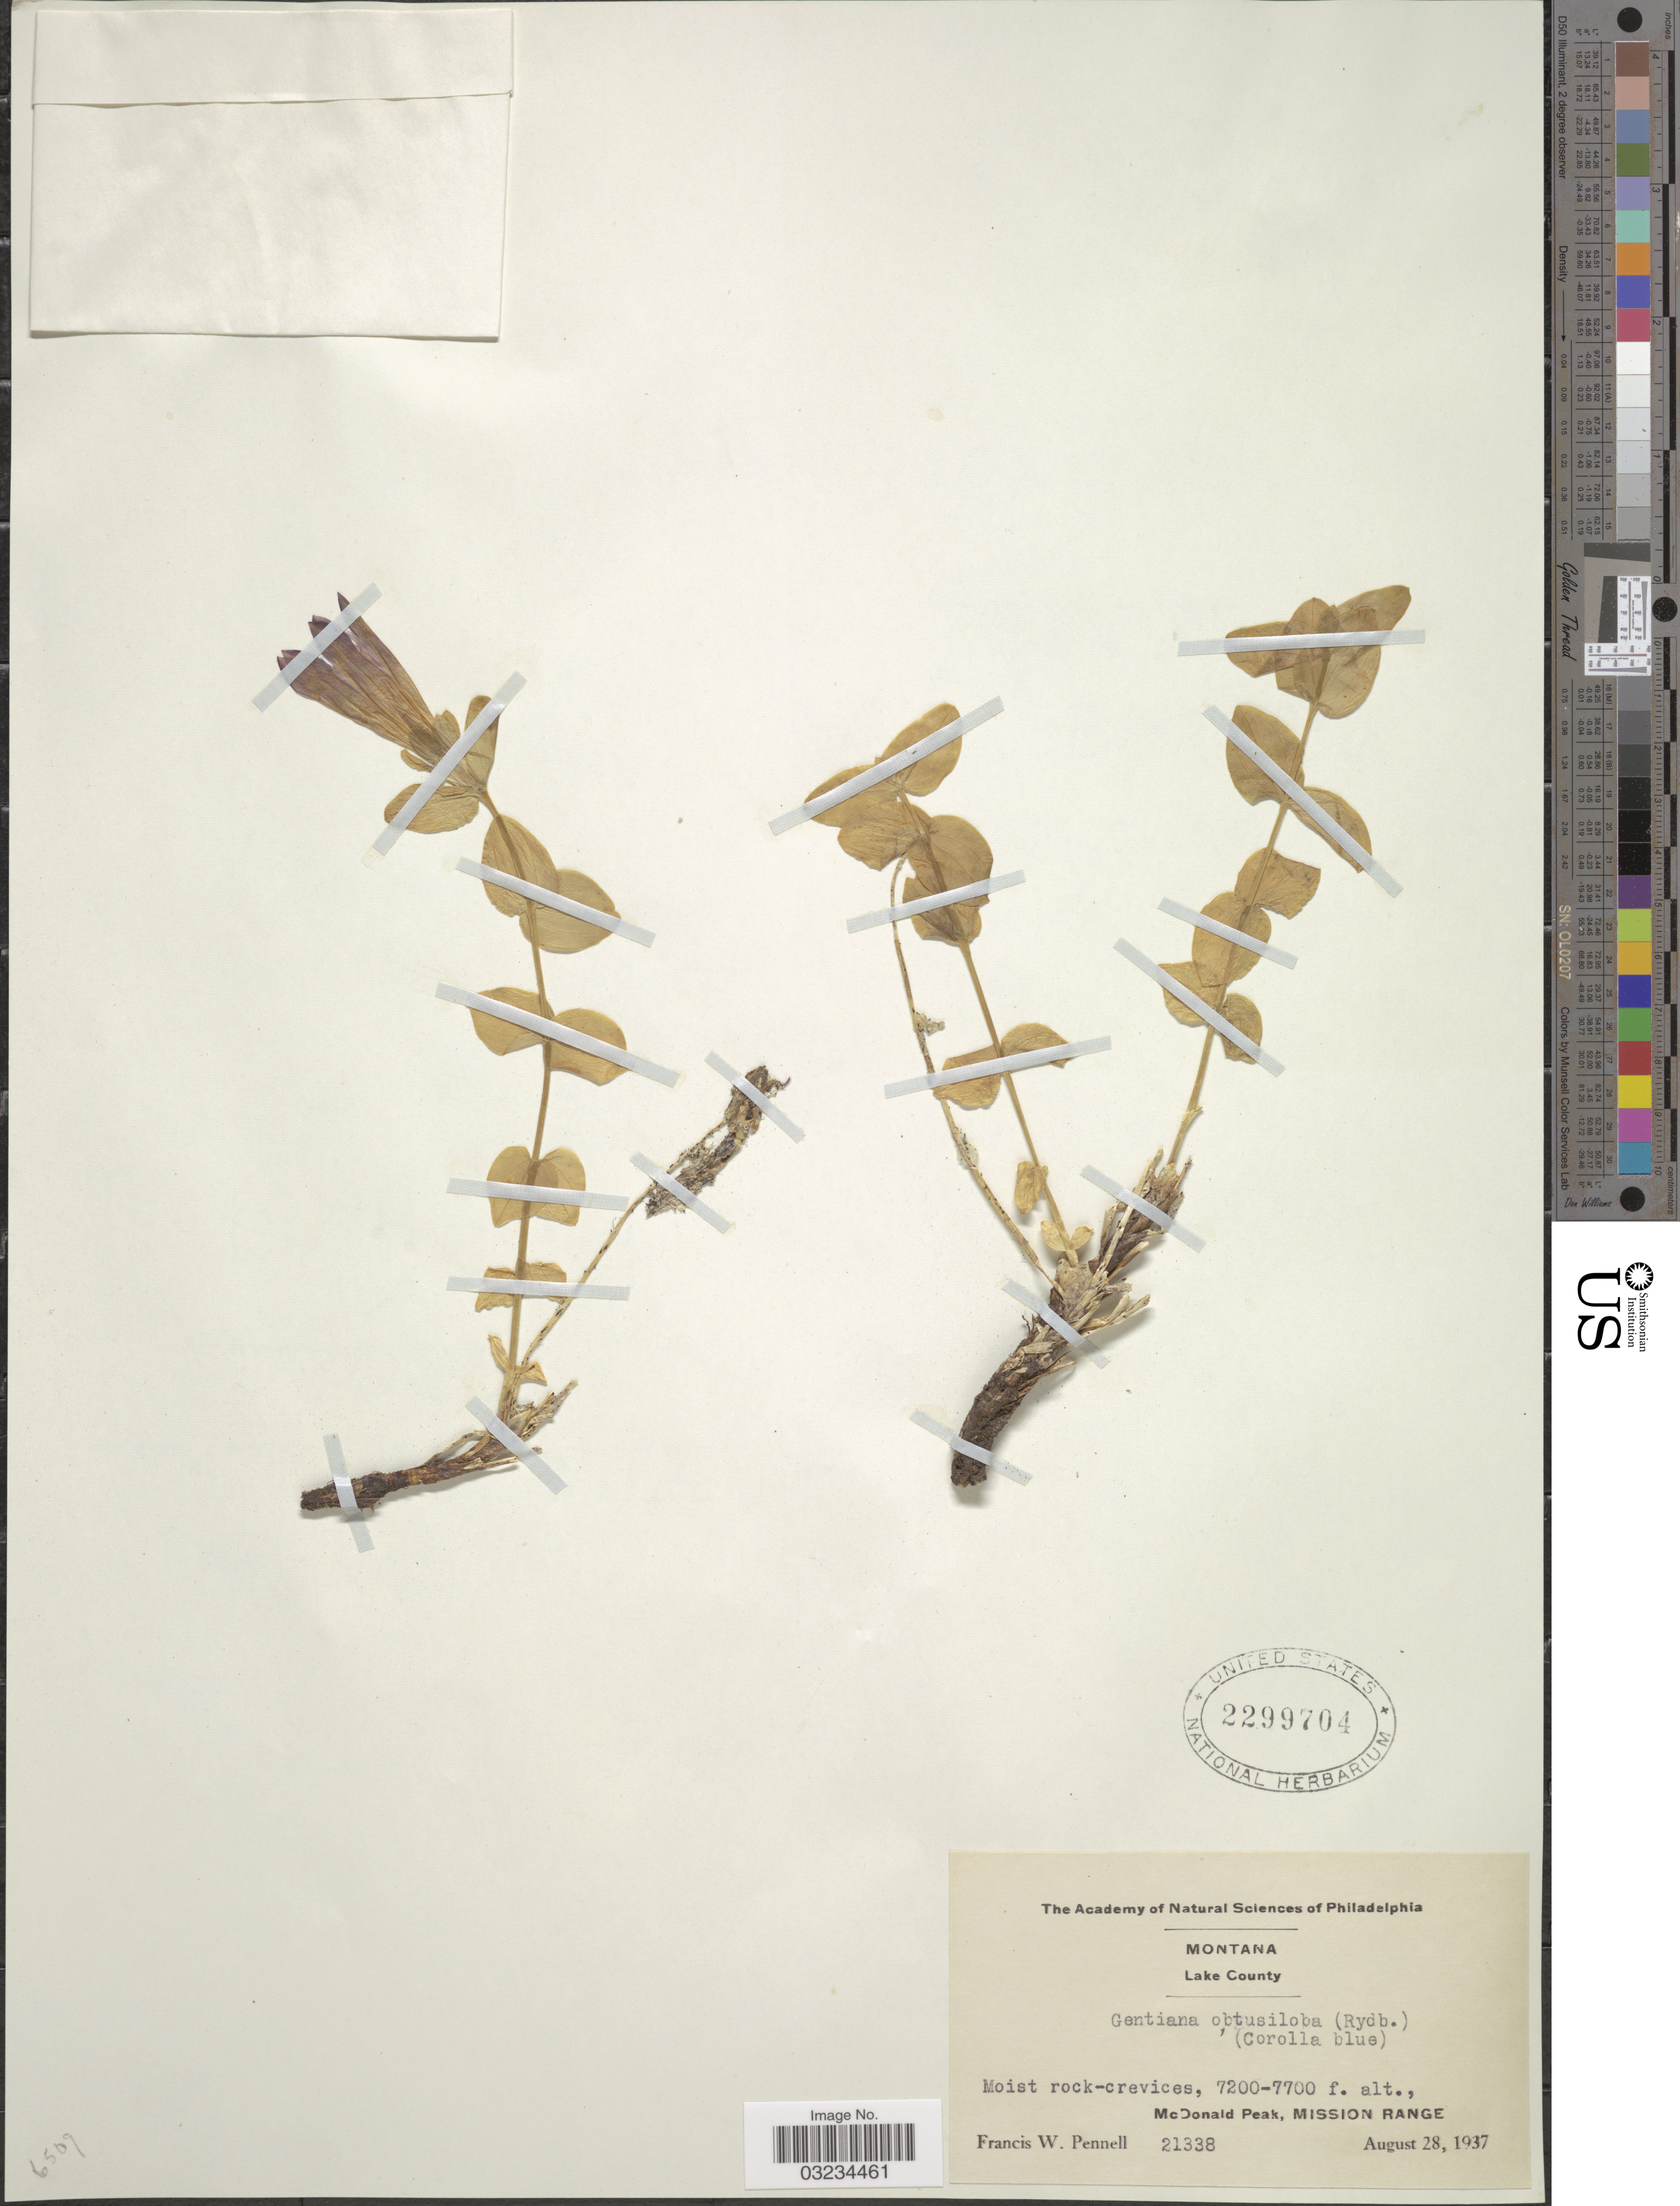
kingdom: Plantae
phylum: Tracheophyta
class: Magnoliopsida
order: Gentianales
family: Gentianaceae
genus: Gentiana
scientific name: Gentiana obtusiloba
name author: (Rydb.) Hultén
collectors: F. W. Pennell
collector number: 21338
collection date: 1937-08-28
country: United States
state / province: Montana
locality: Lake County. McDonald Peak, Mission Range.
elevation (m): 2195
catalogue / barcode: US 2299704